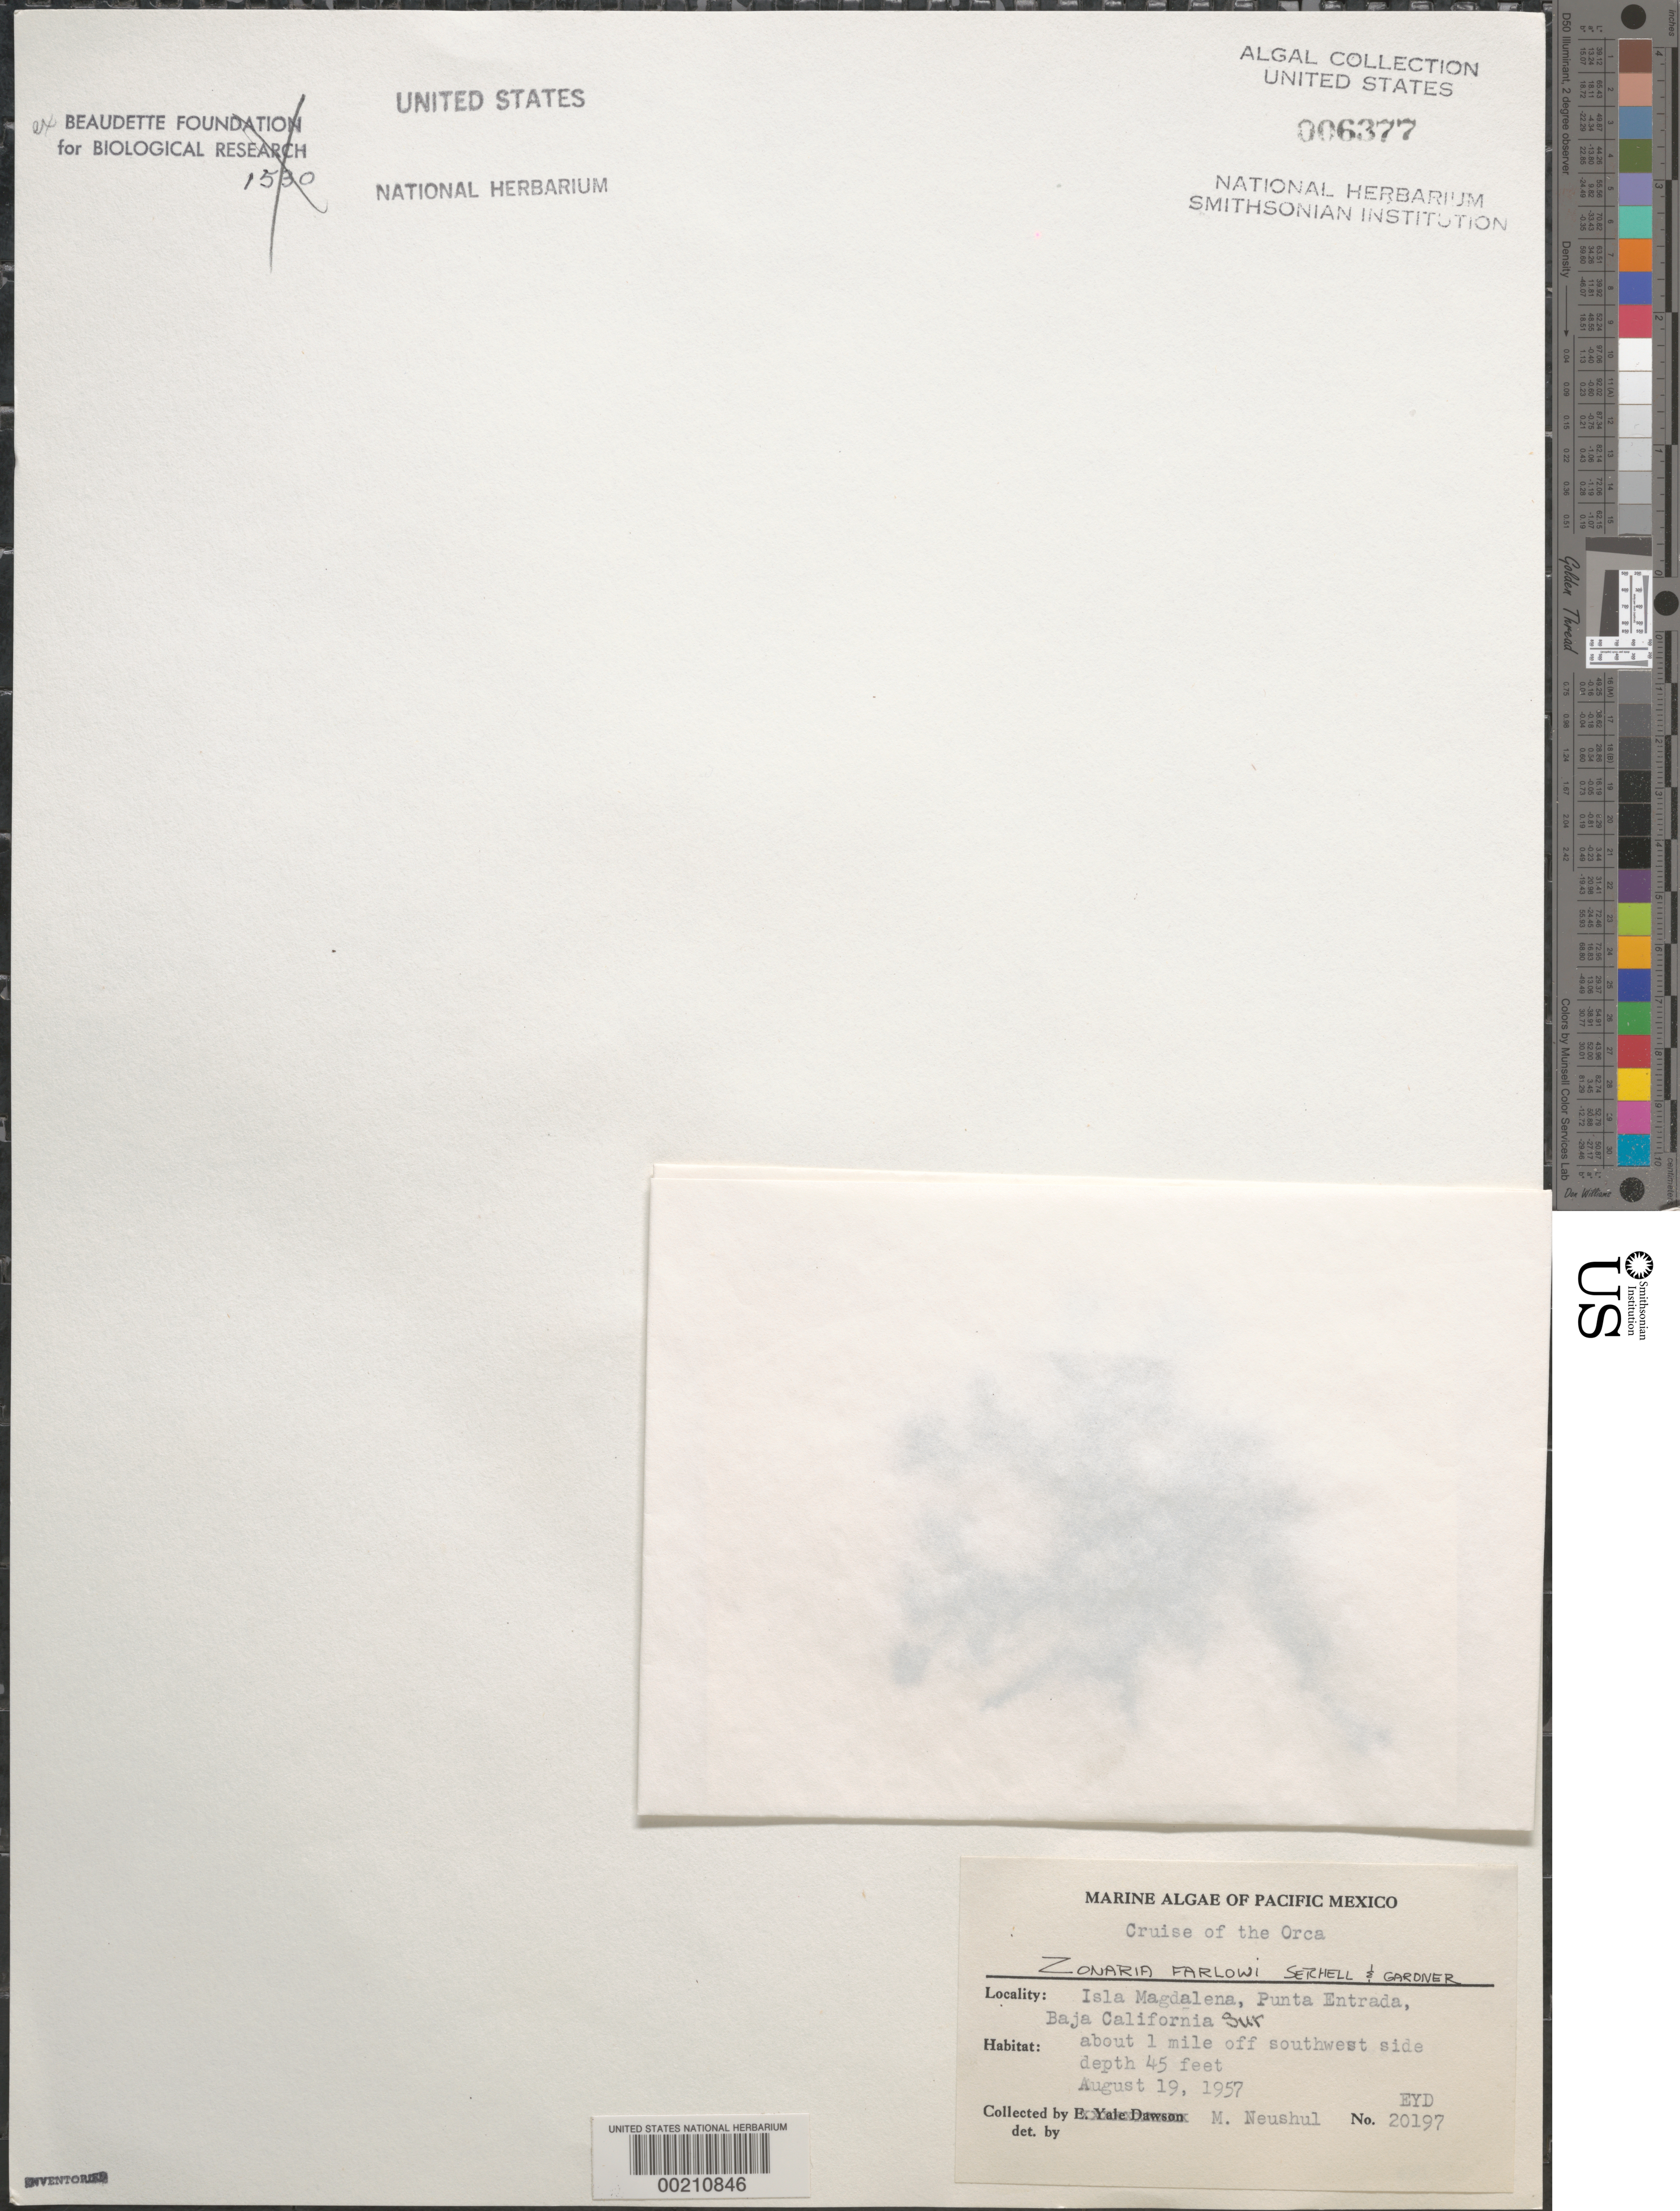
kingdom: Chromista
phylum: Ochrophyta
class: Phaeophyceae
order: Dictyotales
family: Dictyotaceae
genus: Zonaria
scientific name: Zonaria farlowii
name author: Setch. & N.L. Gardner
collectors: M. Neushul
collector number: EYD 20197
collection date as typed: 19 Aug 1957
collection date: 1957-08-19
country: Mexico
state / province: Baja California Sur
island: Isla Magdalena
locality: Punta Entrada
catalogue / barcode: US 6377